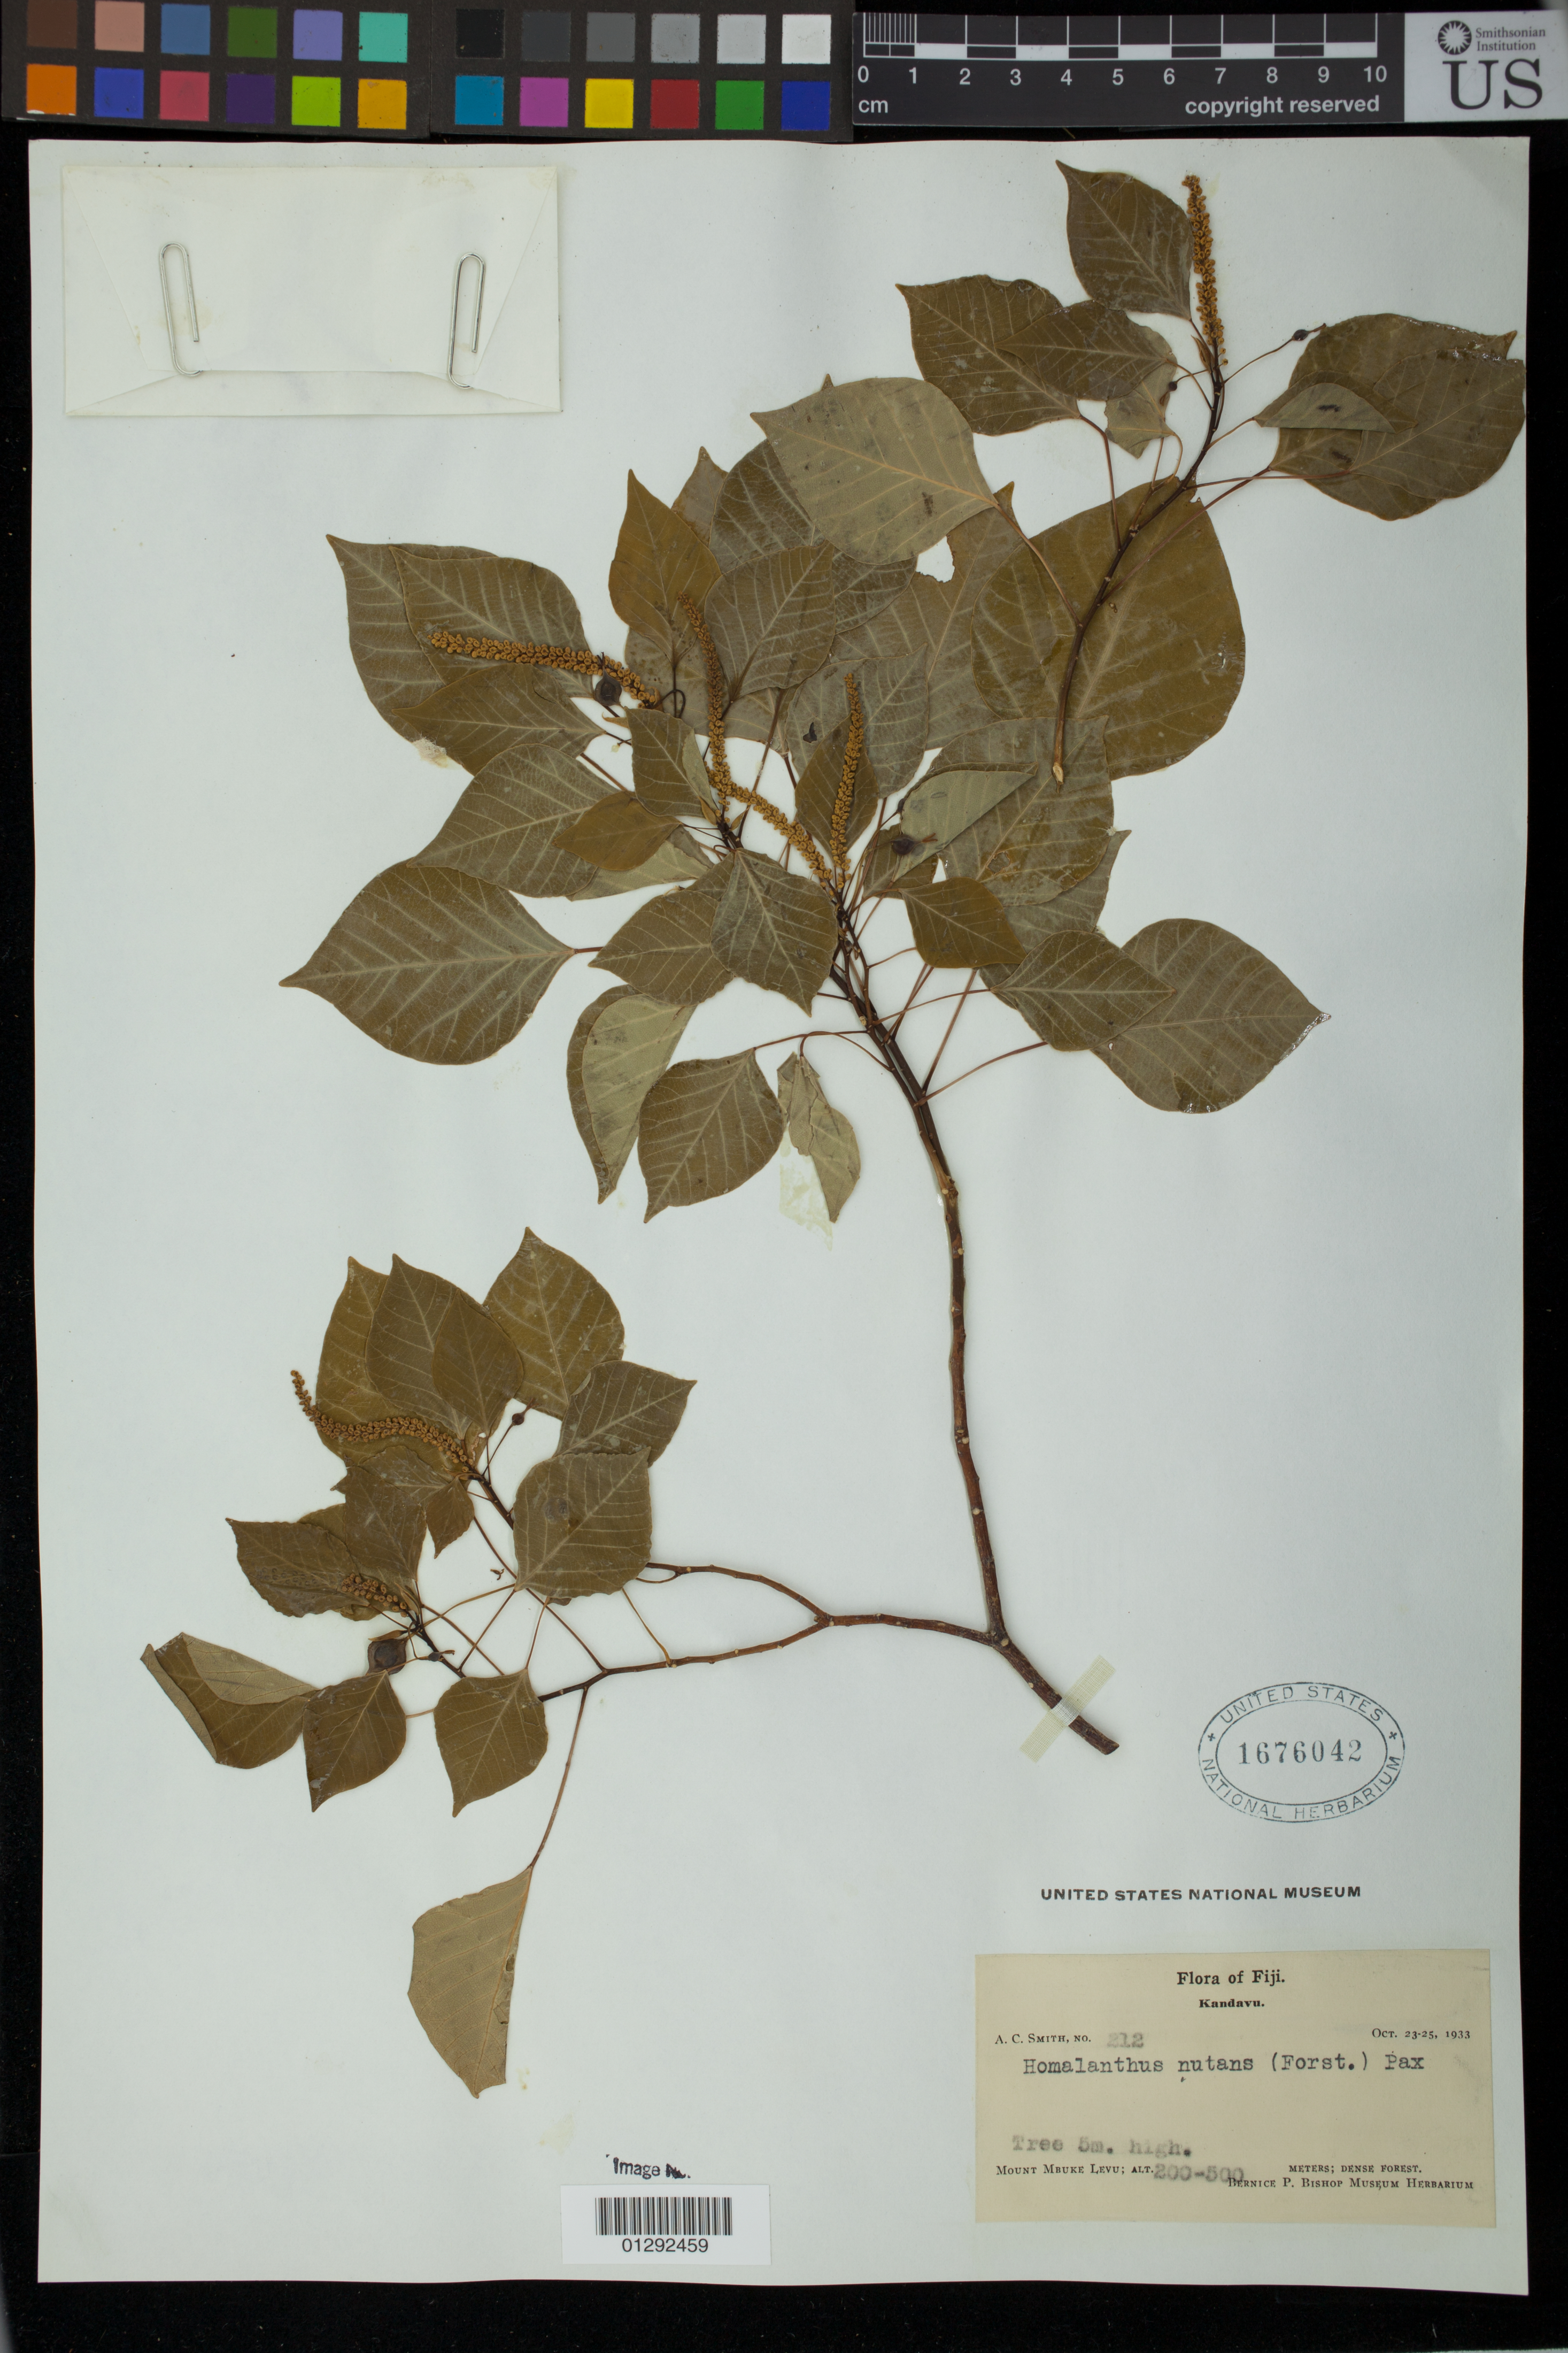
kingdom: Plantae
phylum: Tracheophyta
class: Magnoliopsida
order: Malpighiales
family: Euphorbiaceae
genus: Homalanthus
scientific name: Homalanthus nutans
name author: (G. Forst.) Guill.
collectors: A. C. Smith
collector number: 212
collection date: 1933-10-23/1933-10-25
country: Fiji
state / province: Kadavu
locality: Mount Mbuke Levu [Ndelainambukelevu]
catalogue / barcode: US 1676042